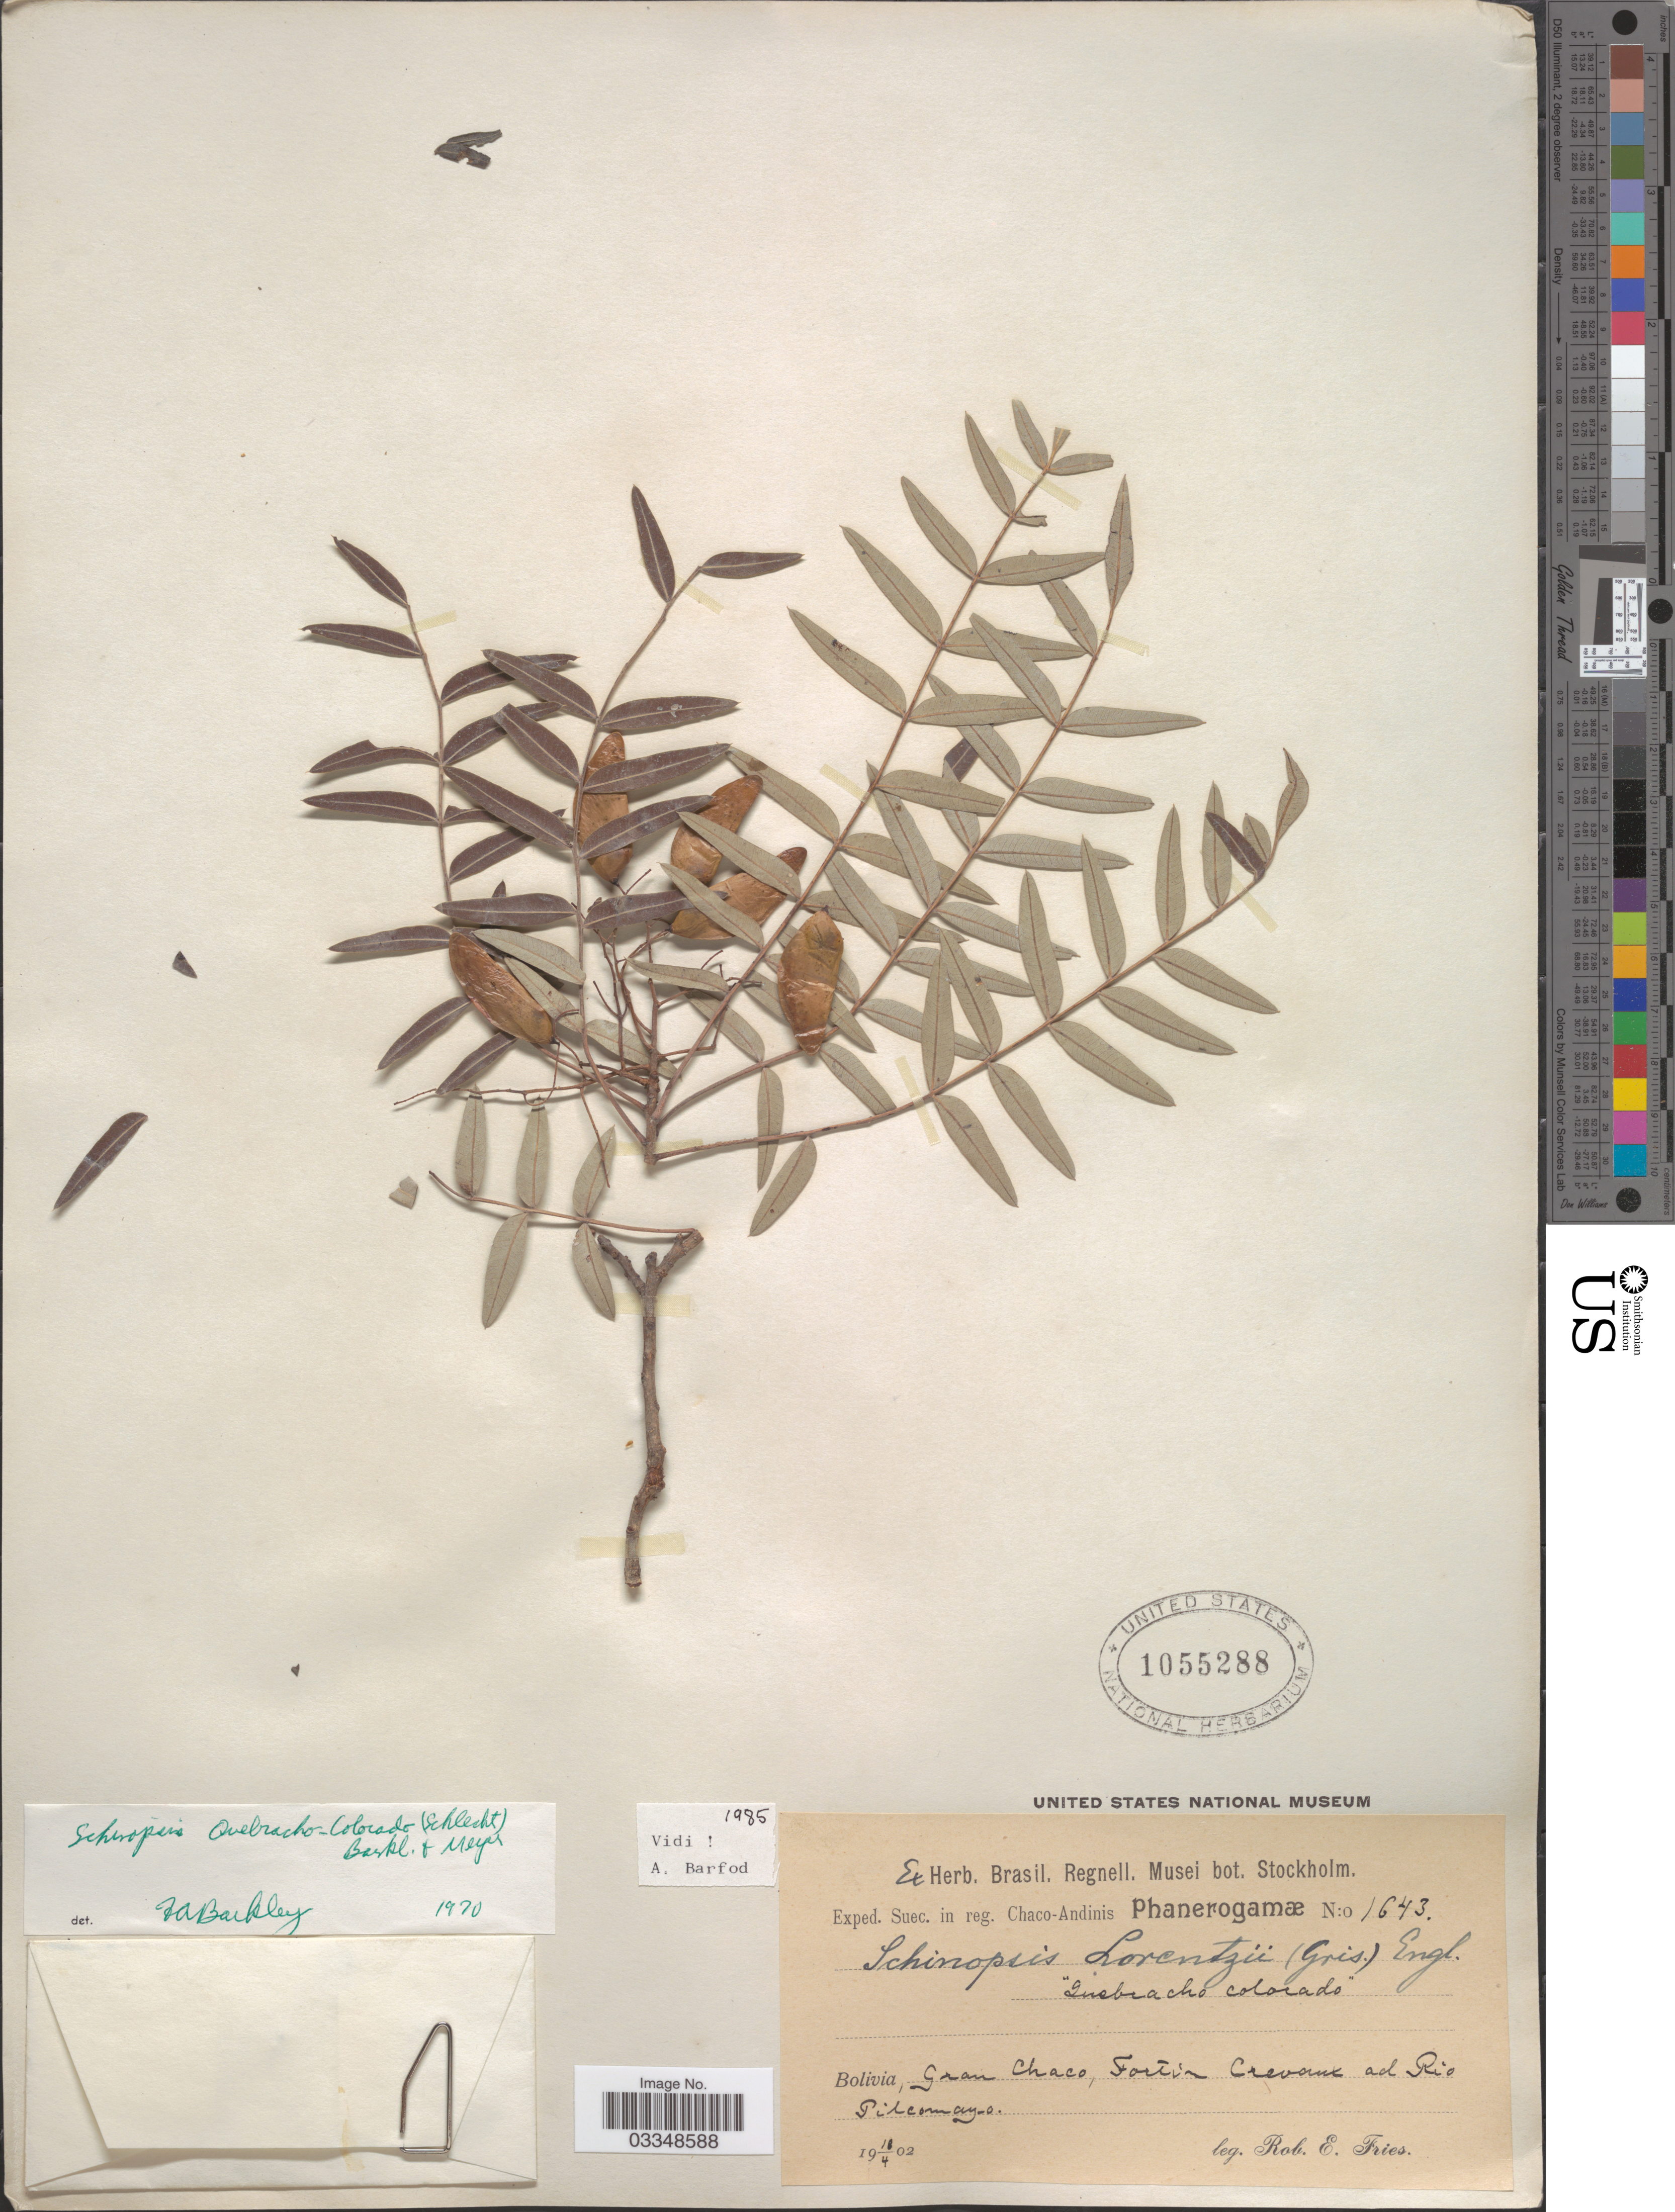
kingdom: Plantae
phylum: Tracheophyta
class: Magnoliopsida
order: Sapindales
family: Anacardiaceae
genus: Schinopsis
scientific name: Schinopsis quebracho-colorado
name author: F.A. Barkley & T. Mey.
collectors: R. E. Fries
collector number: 1643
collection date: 1902-04-18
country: Bolivia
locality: In reg. Chaco-Andinis. Gran Chaco, Fortin Crevaux ad Rio Pilcomayo.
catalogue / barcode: US 1055288